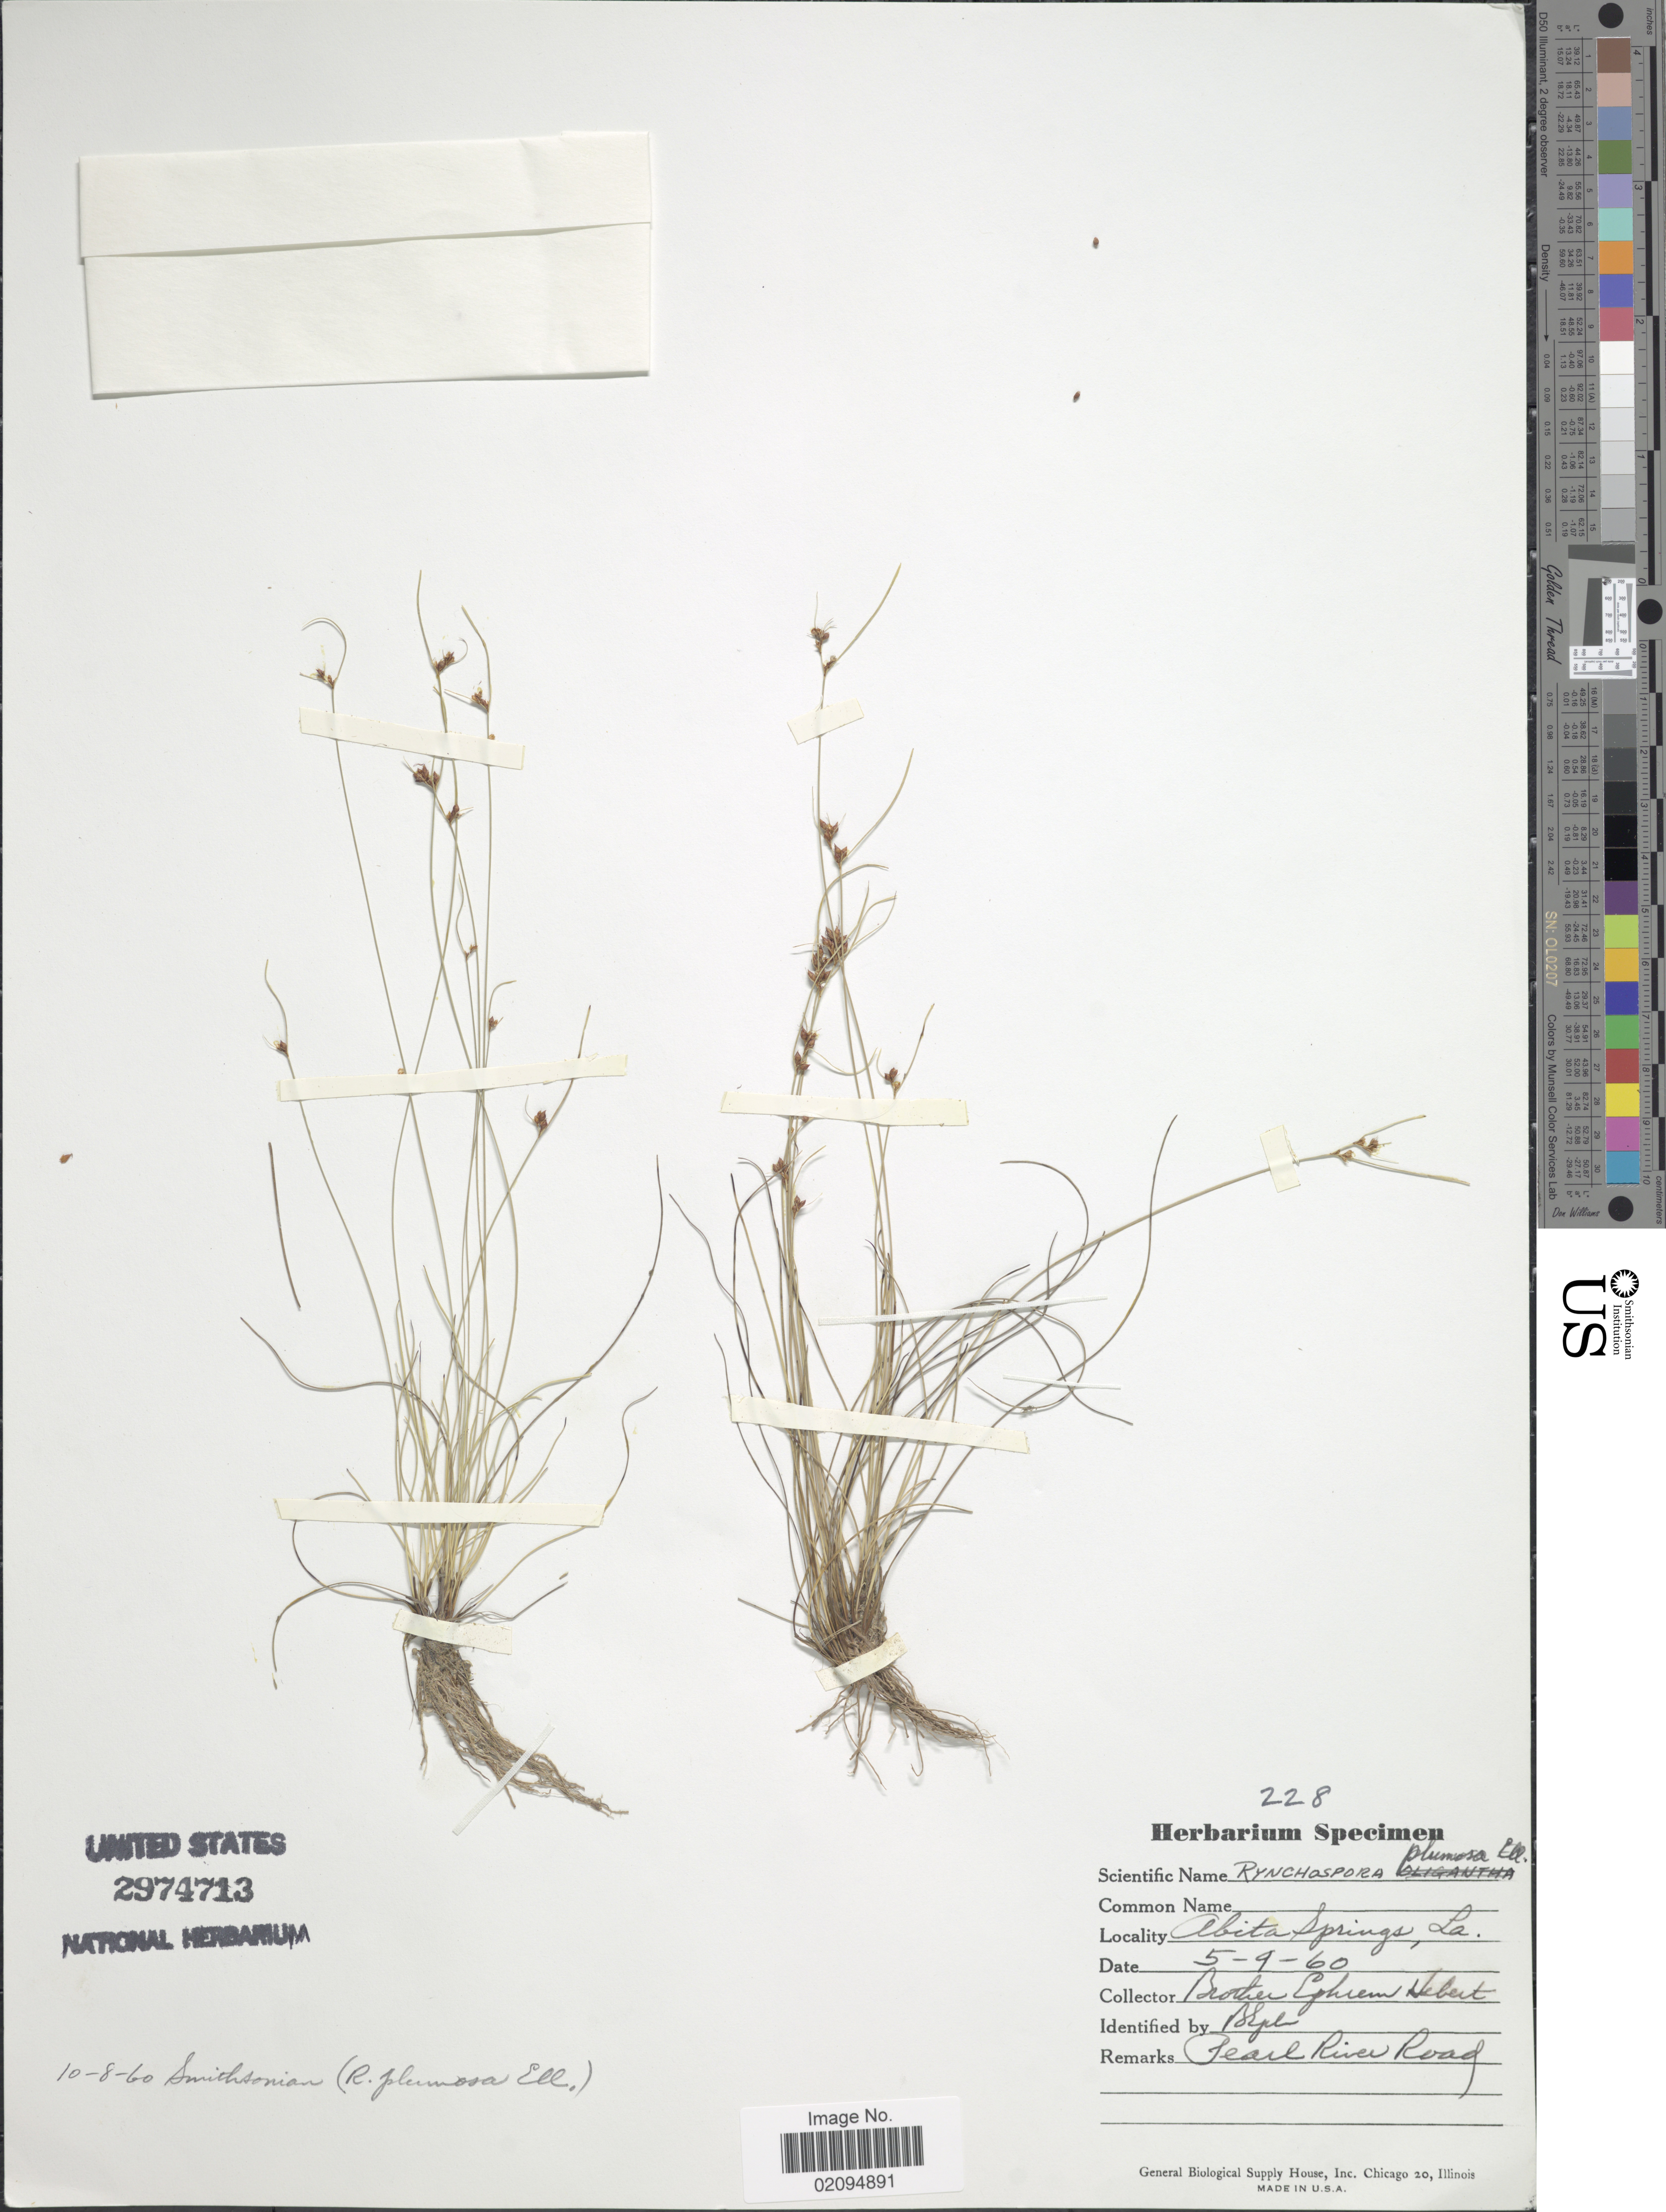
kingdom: Plantae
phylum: Tracheophyta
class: Liliopsida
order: Poales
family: Cyperaceae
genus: Rhynchospora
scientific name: Rhynchospora plumosa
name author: Elliott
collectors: E. Hebert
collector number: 228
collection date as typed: Transcribed d/m/y: 9/5/60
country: United States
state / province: Louisiana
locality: Abita Springs, La. Pearl River Road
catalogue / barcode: US 2974713